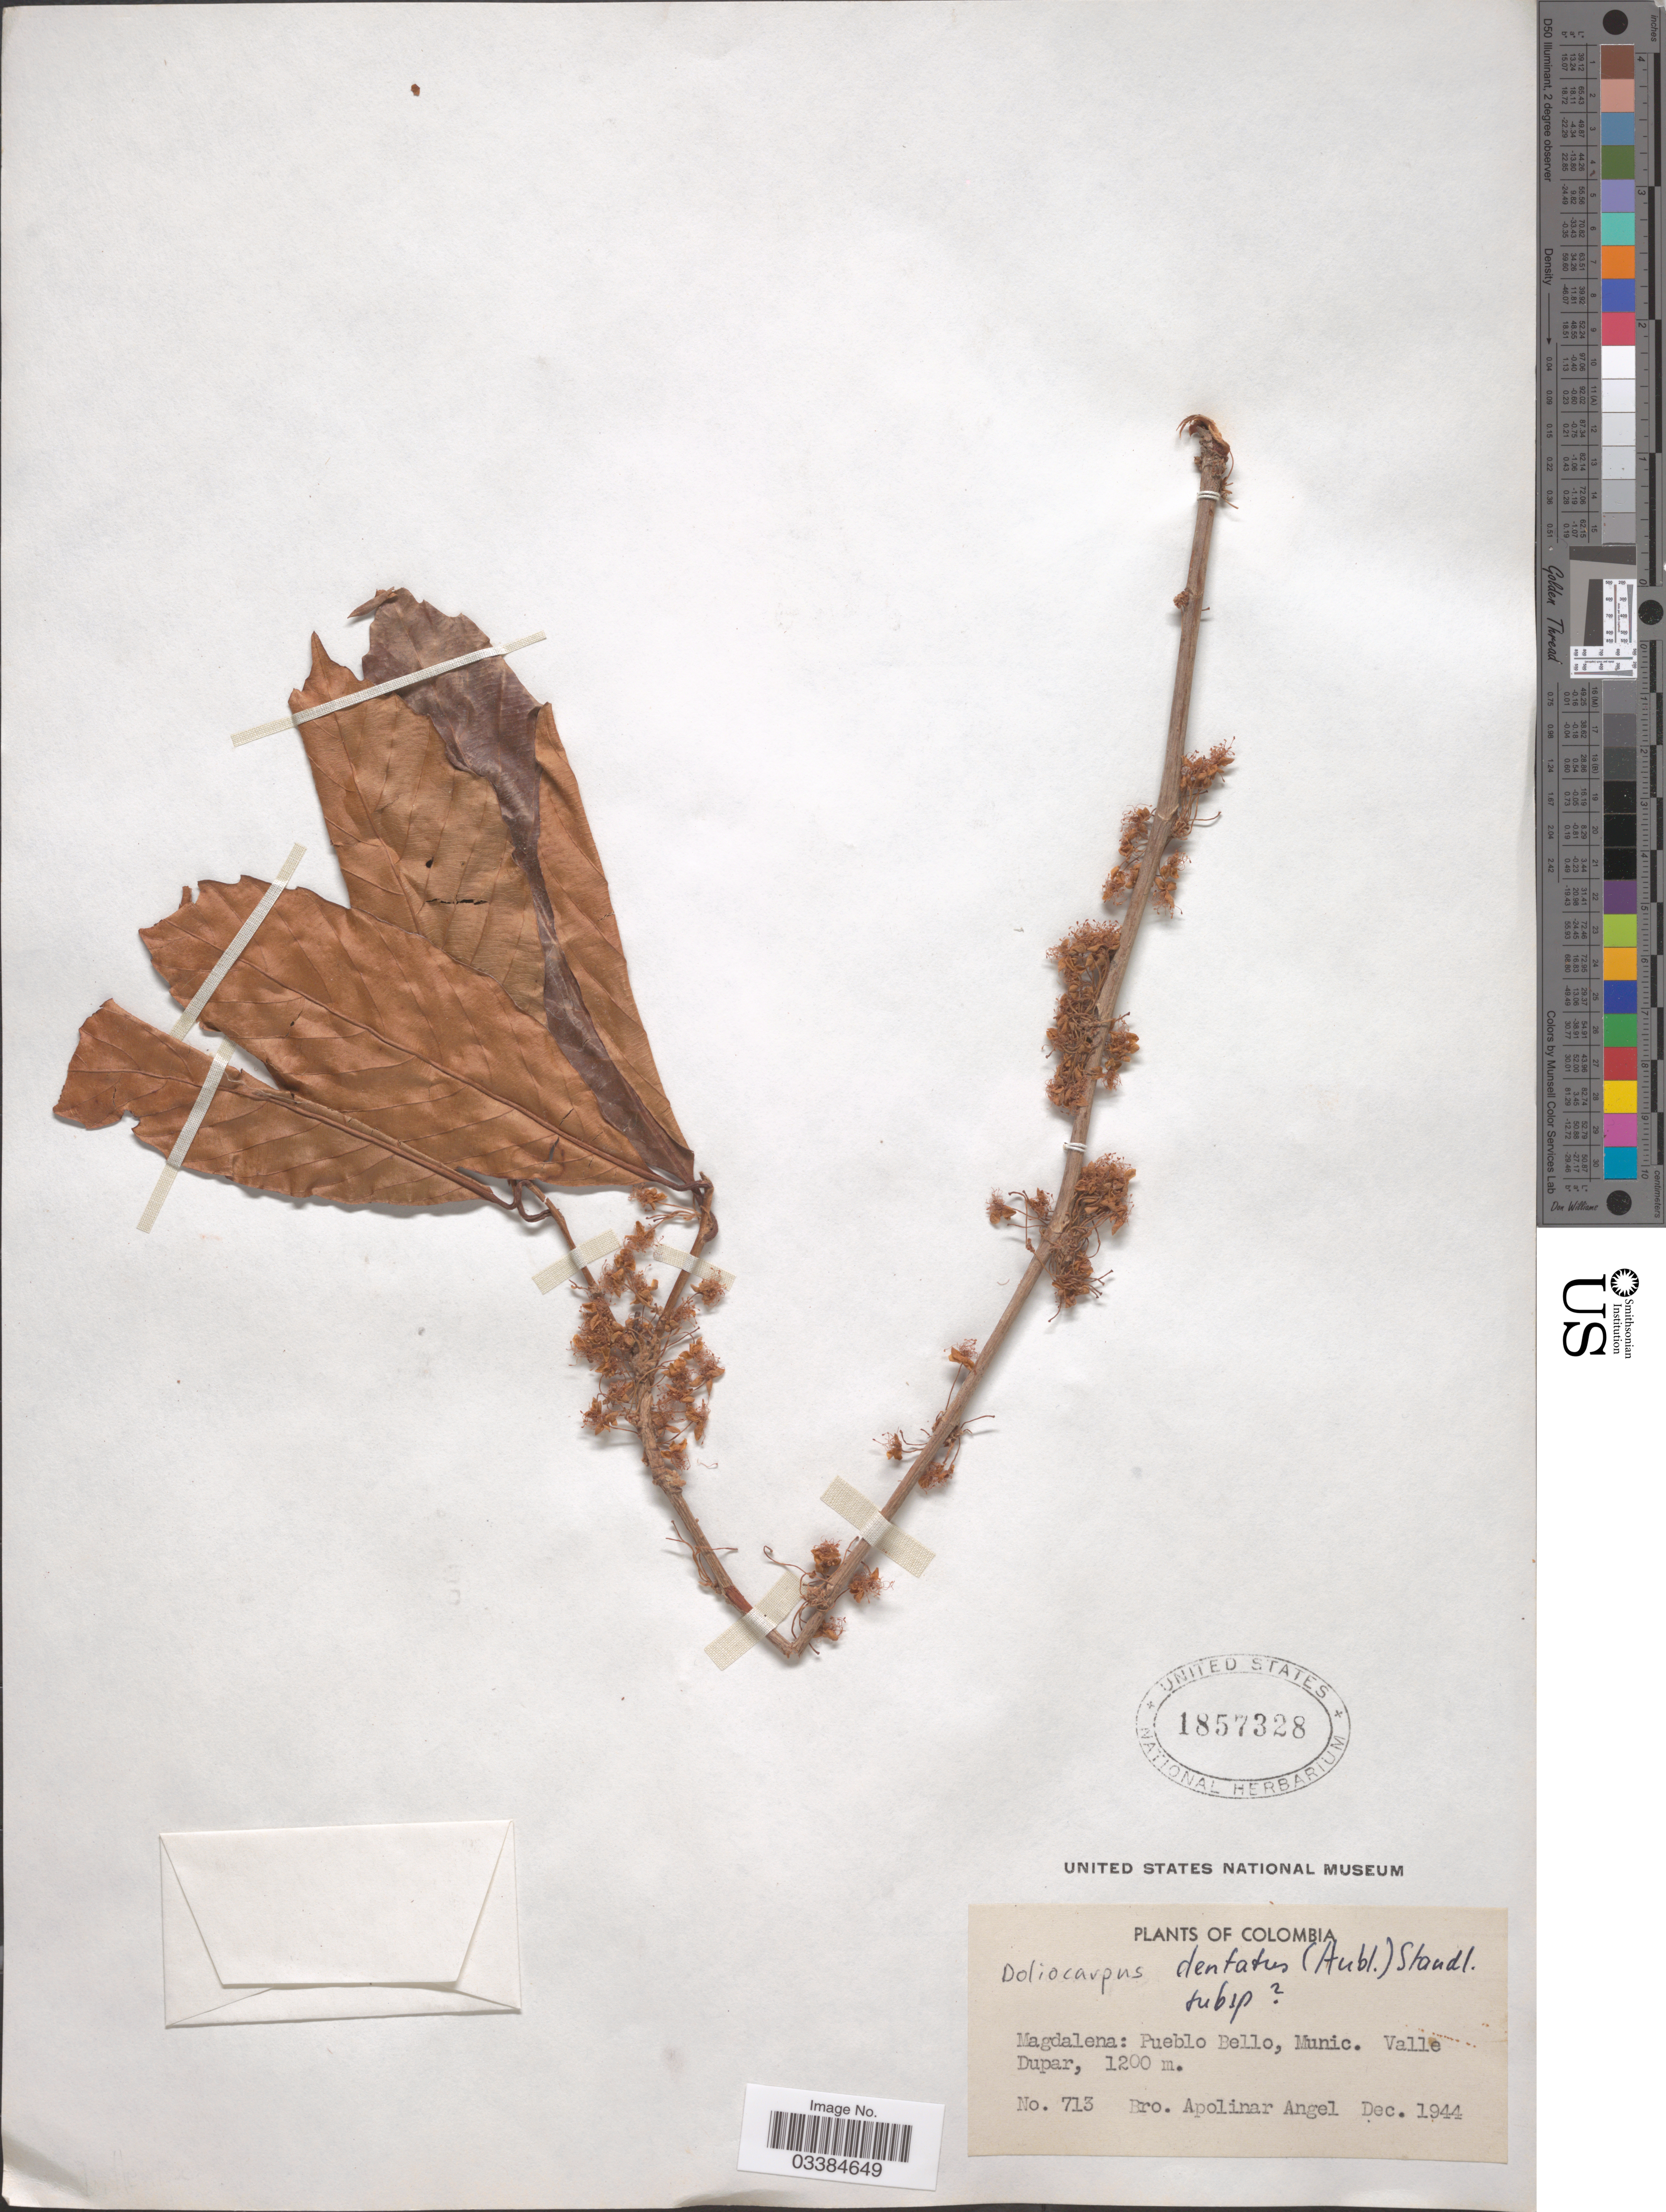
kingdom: Plantae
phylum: Tracheophyta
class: Magnoliopsida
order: Dilleniales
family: Dilleniaceae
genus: Doliocarpus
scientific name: Doliocarpus dentatus subsp. dentatus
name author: (Aubl.) Standl.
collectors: Bro. Apolinar A.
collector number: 713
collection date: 1944-12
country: Colombia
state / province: Magdalena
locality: Pueblo Bello, Munic. Valle Dupar.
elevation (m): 1200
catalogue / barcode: US 1857328